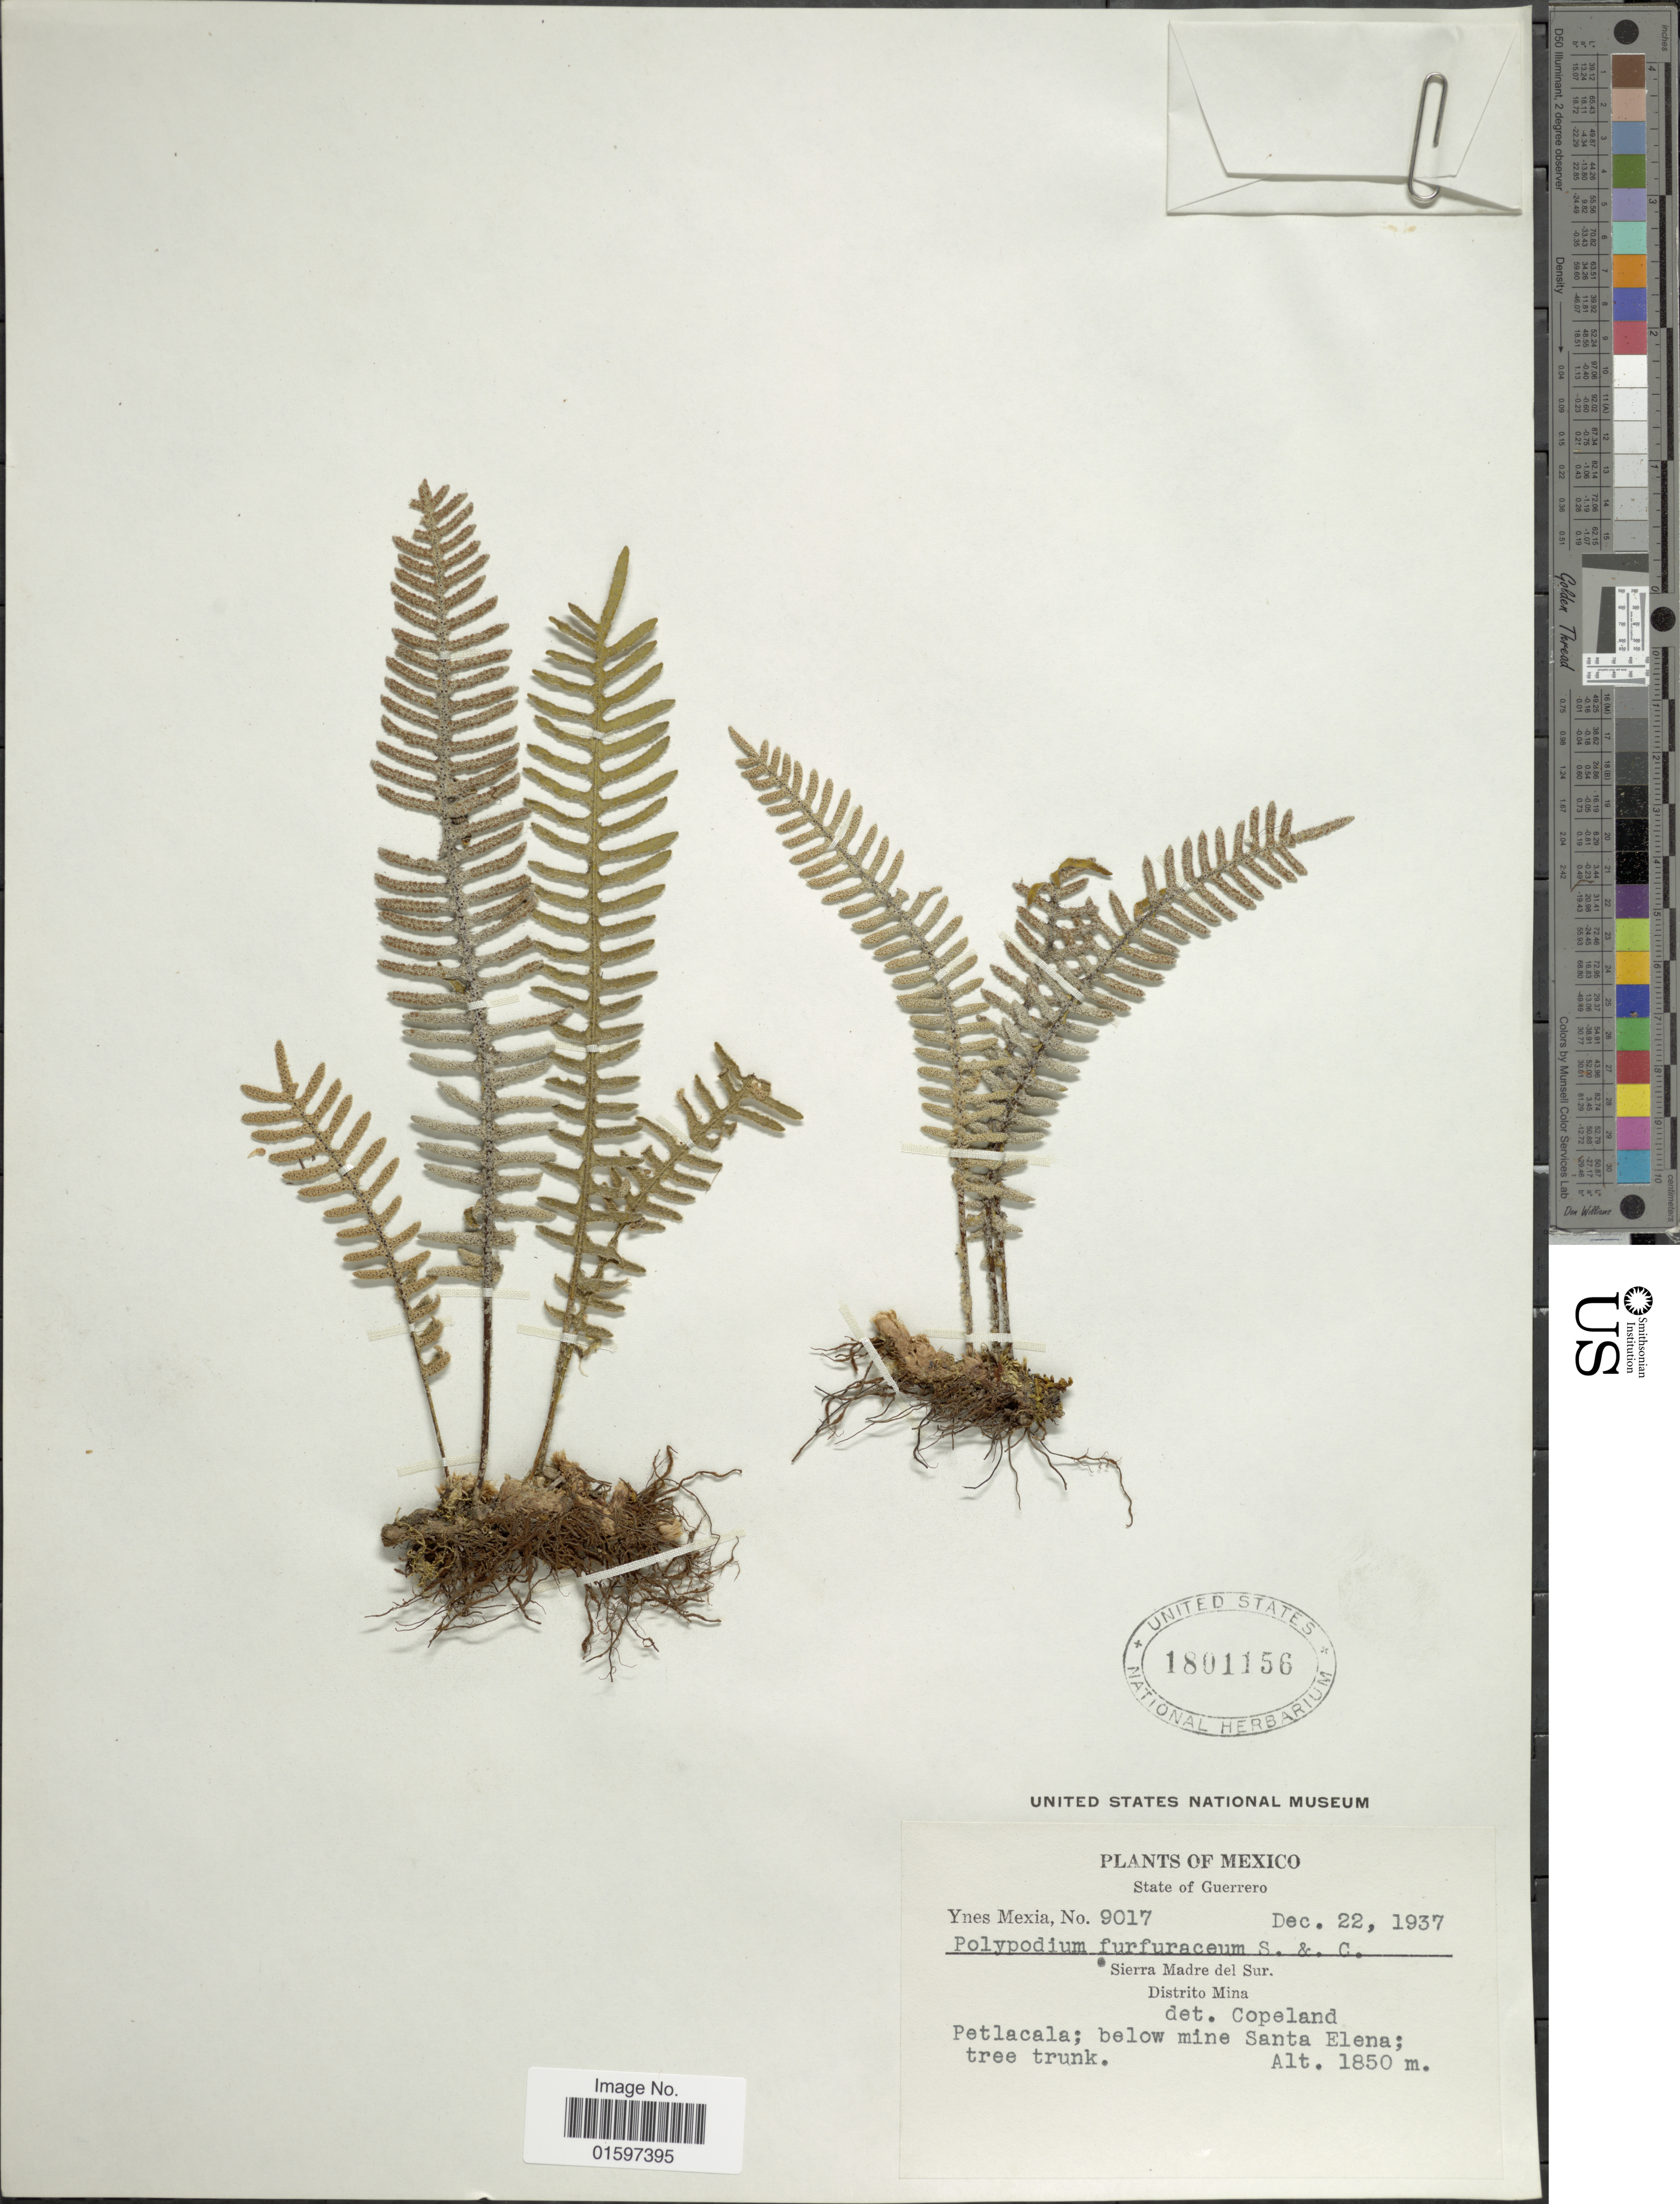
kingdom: Plantae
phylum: Tracheophyta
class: Polypodiopsida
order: Polypodiales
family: Polypodiaceae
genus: Pleopeltis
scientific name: Pleopeltis furfuracea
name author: (Schltdl. & Cham.) A.R. Sm. & Tejero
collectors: Y. Mexia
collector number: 9017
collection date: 1937-12-22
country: Mexico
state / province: Guerrero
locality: Mexico, State of Guerrerp, Sierra Madre del Sur, Distrito Mina, Petlacala; below mine Santa Elena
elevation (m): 1850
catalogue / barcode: US 1801156